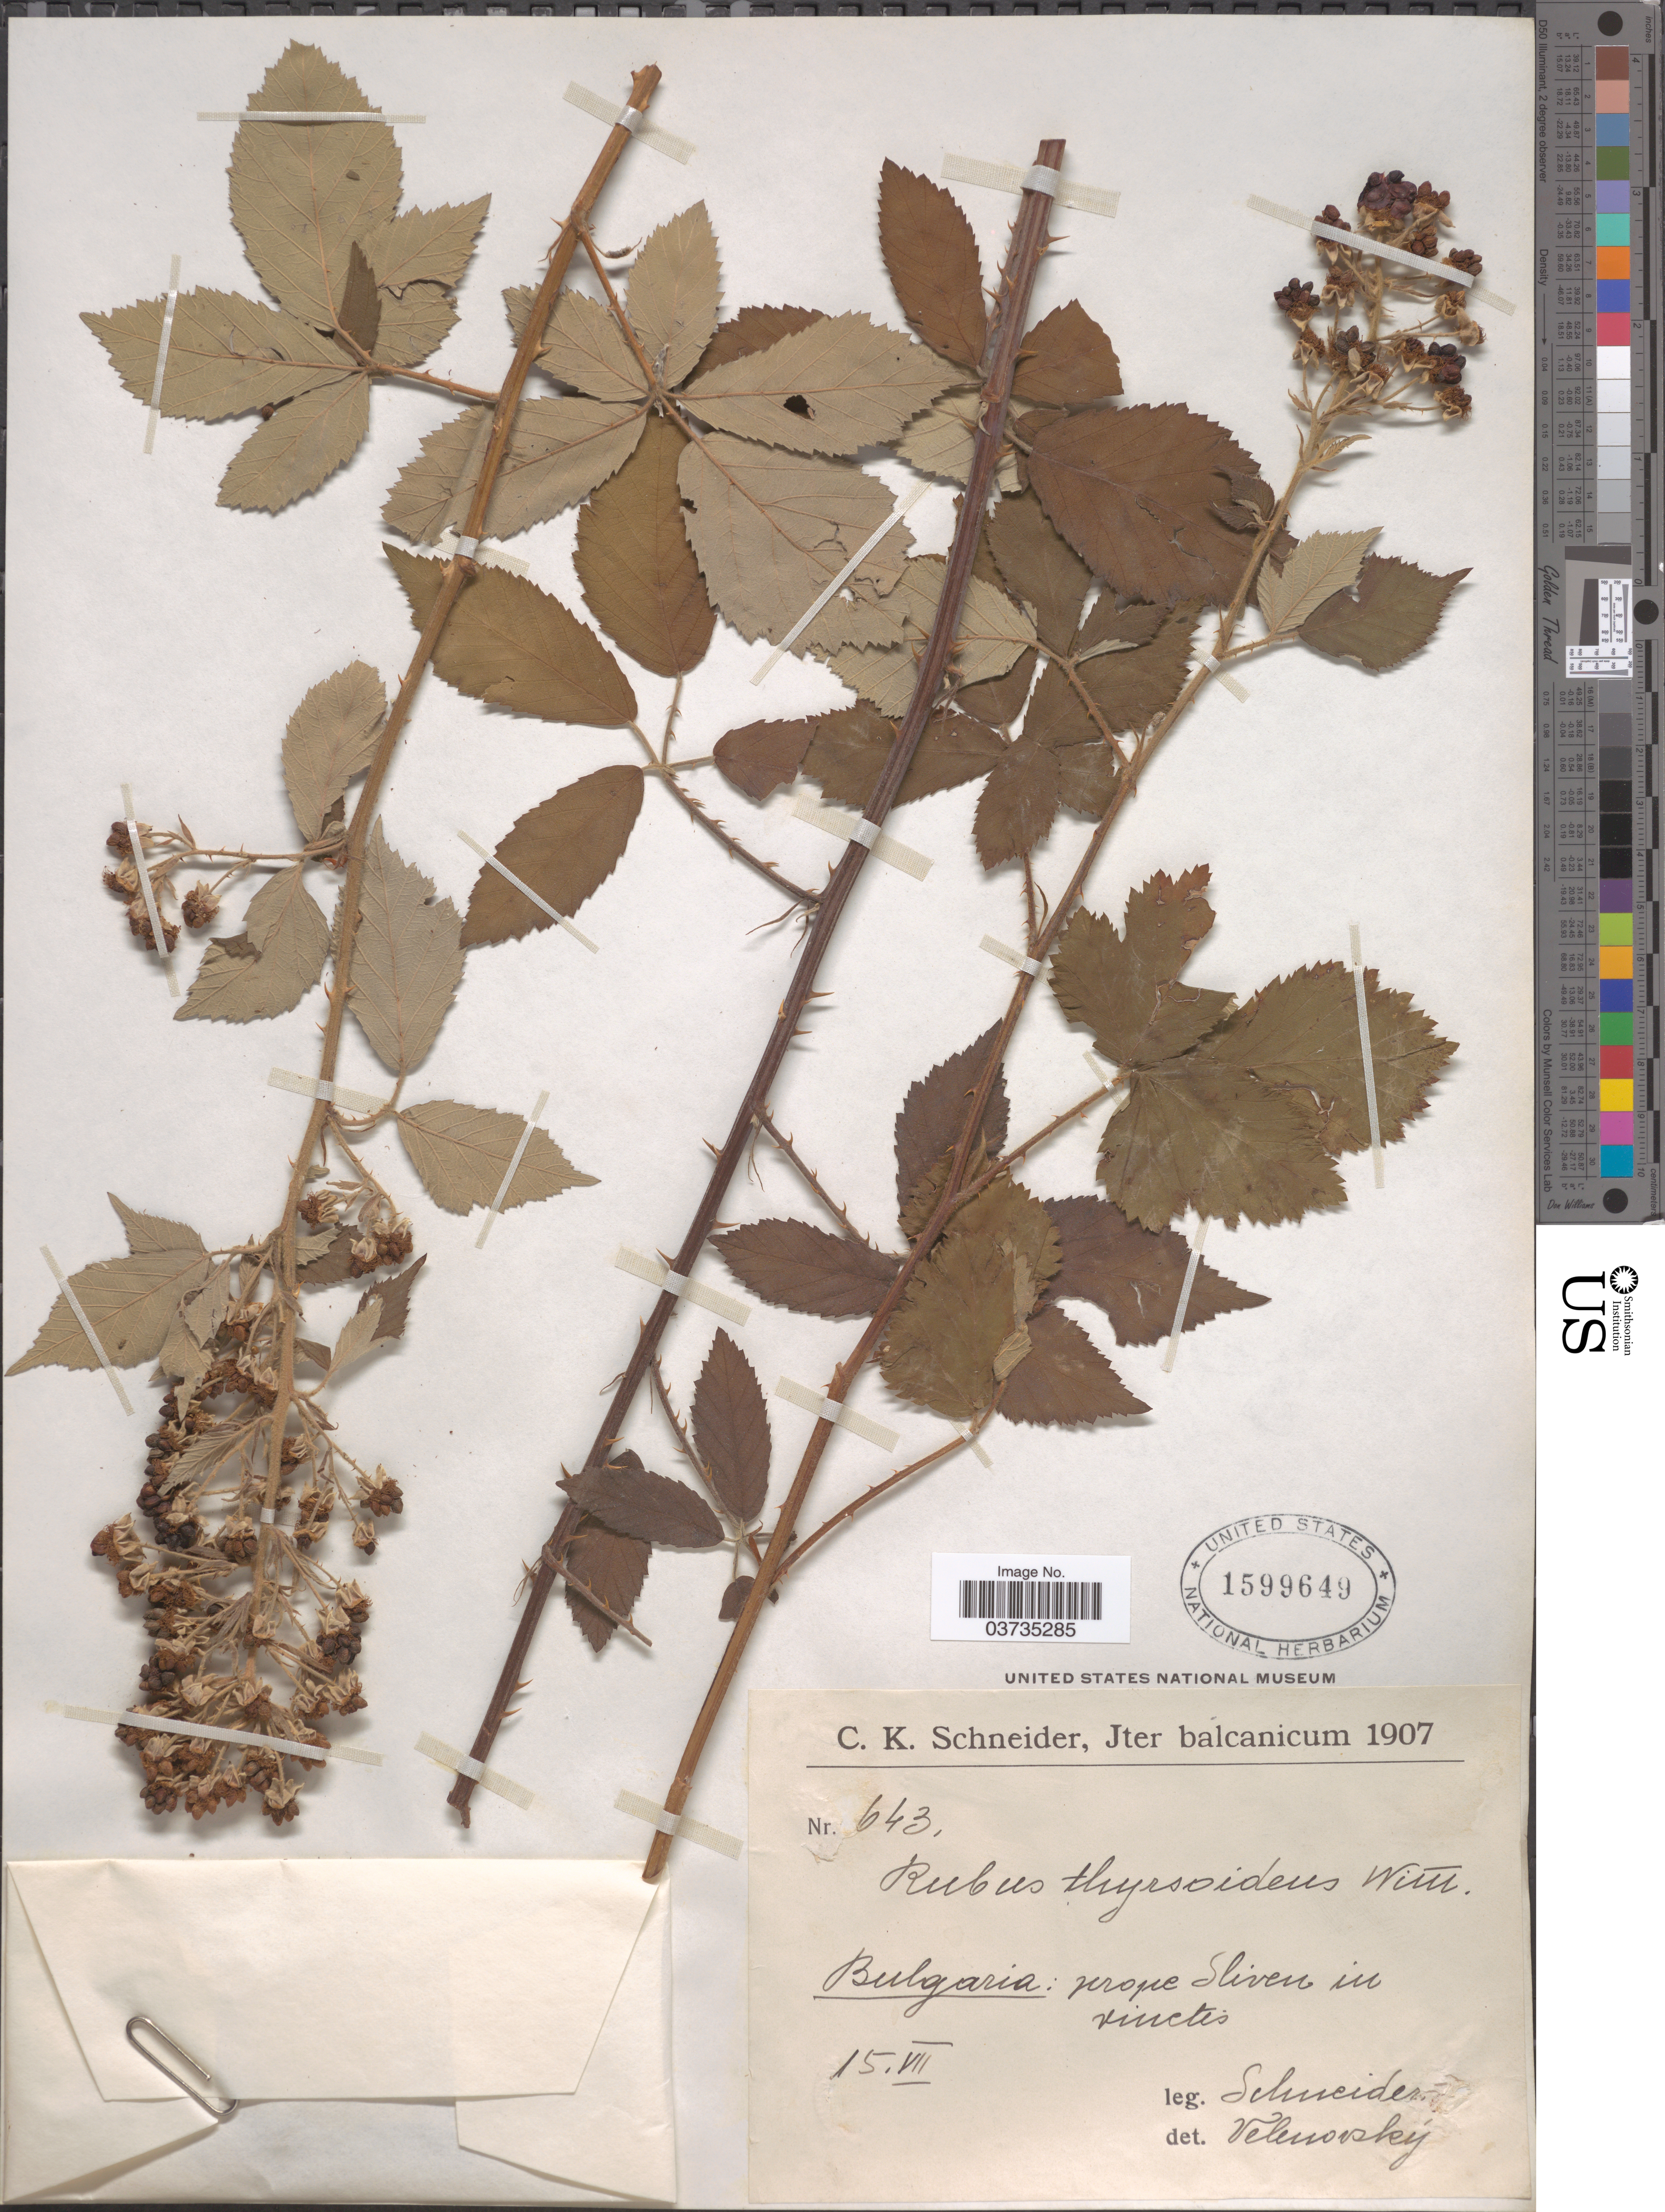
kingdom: Plantae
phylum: Tracheophyta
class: Magnoliopsida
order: Rosales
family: Rosaceae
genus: Rubus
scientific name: Rubus thyrsoideus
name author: Wimm.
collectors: C. K. Schneider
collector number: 643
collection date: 1907-07-15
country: Bulgaria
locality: Iter balcanicum. Prope Sliven in vinetis.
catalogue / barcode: US 1599649